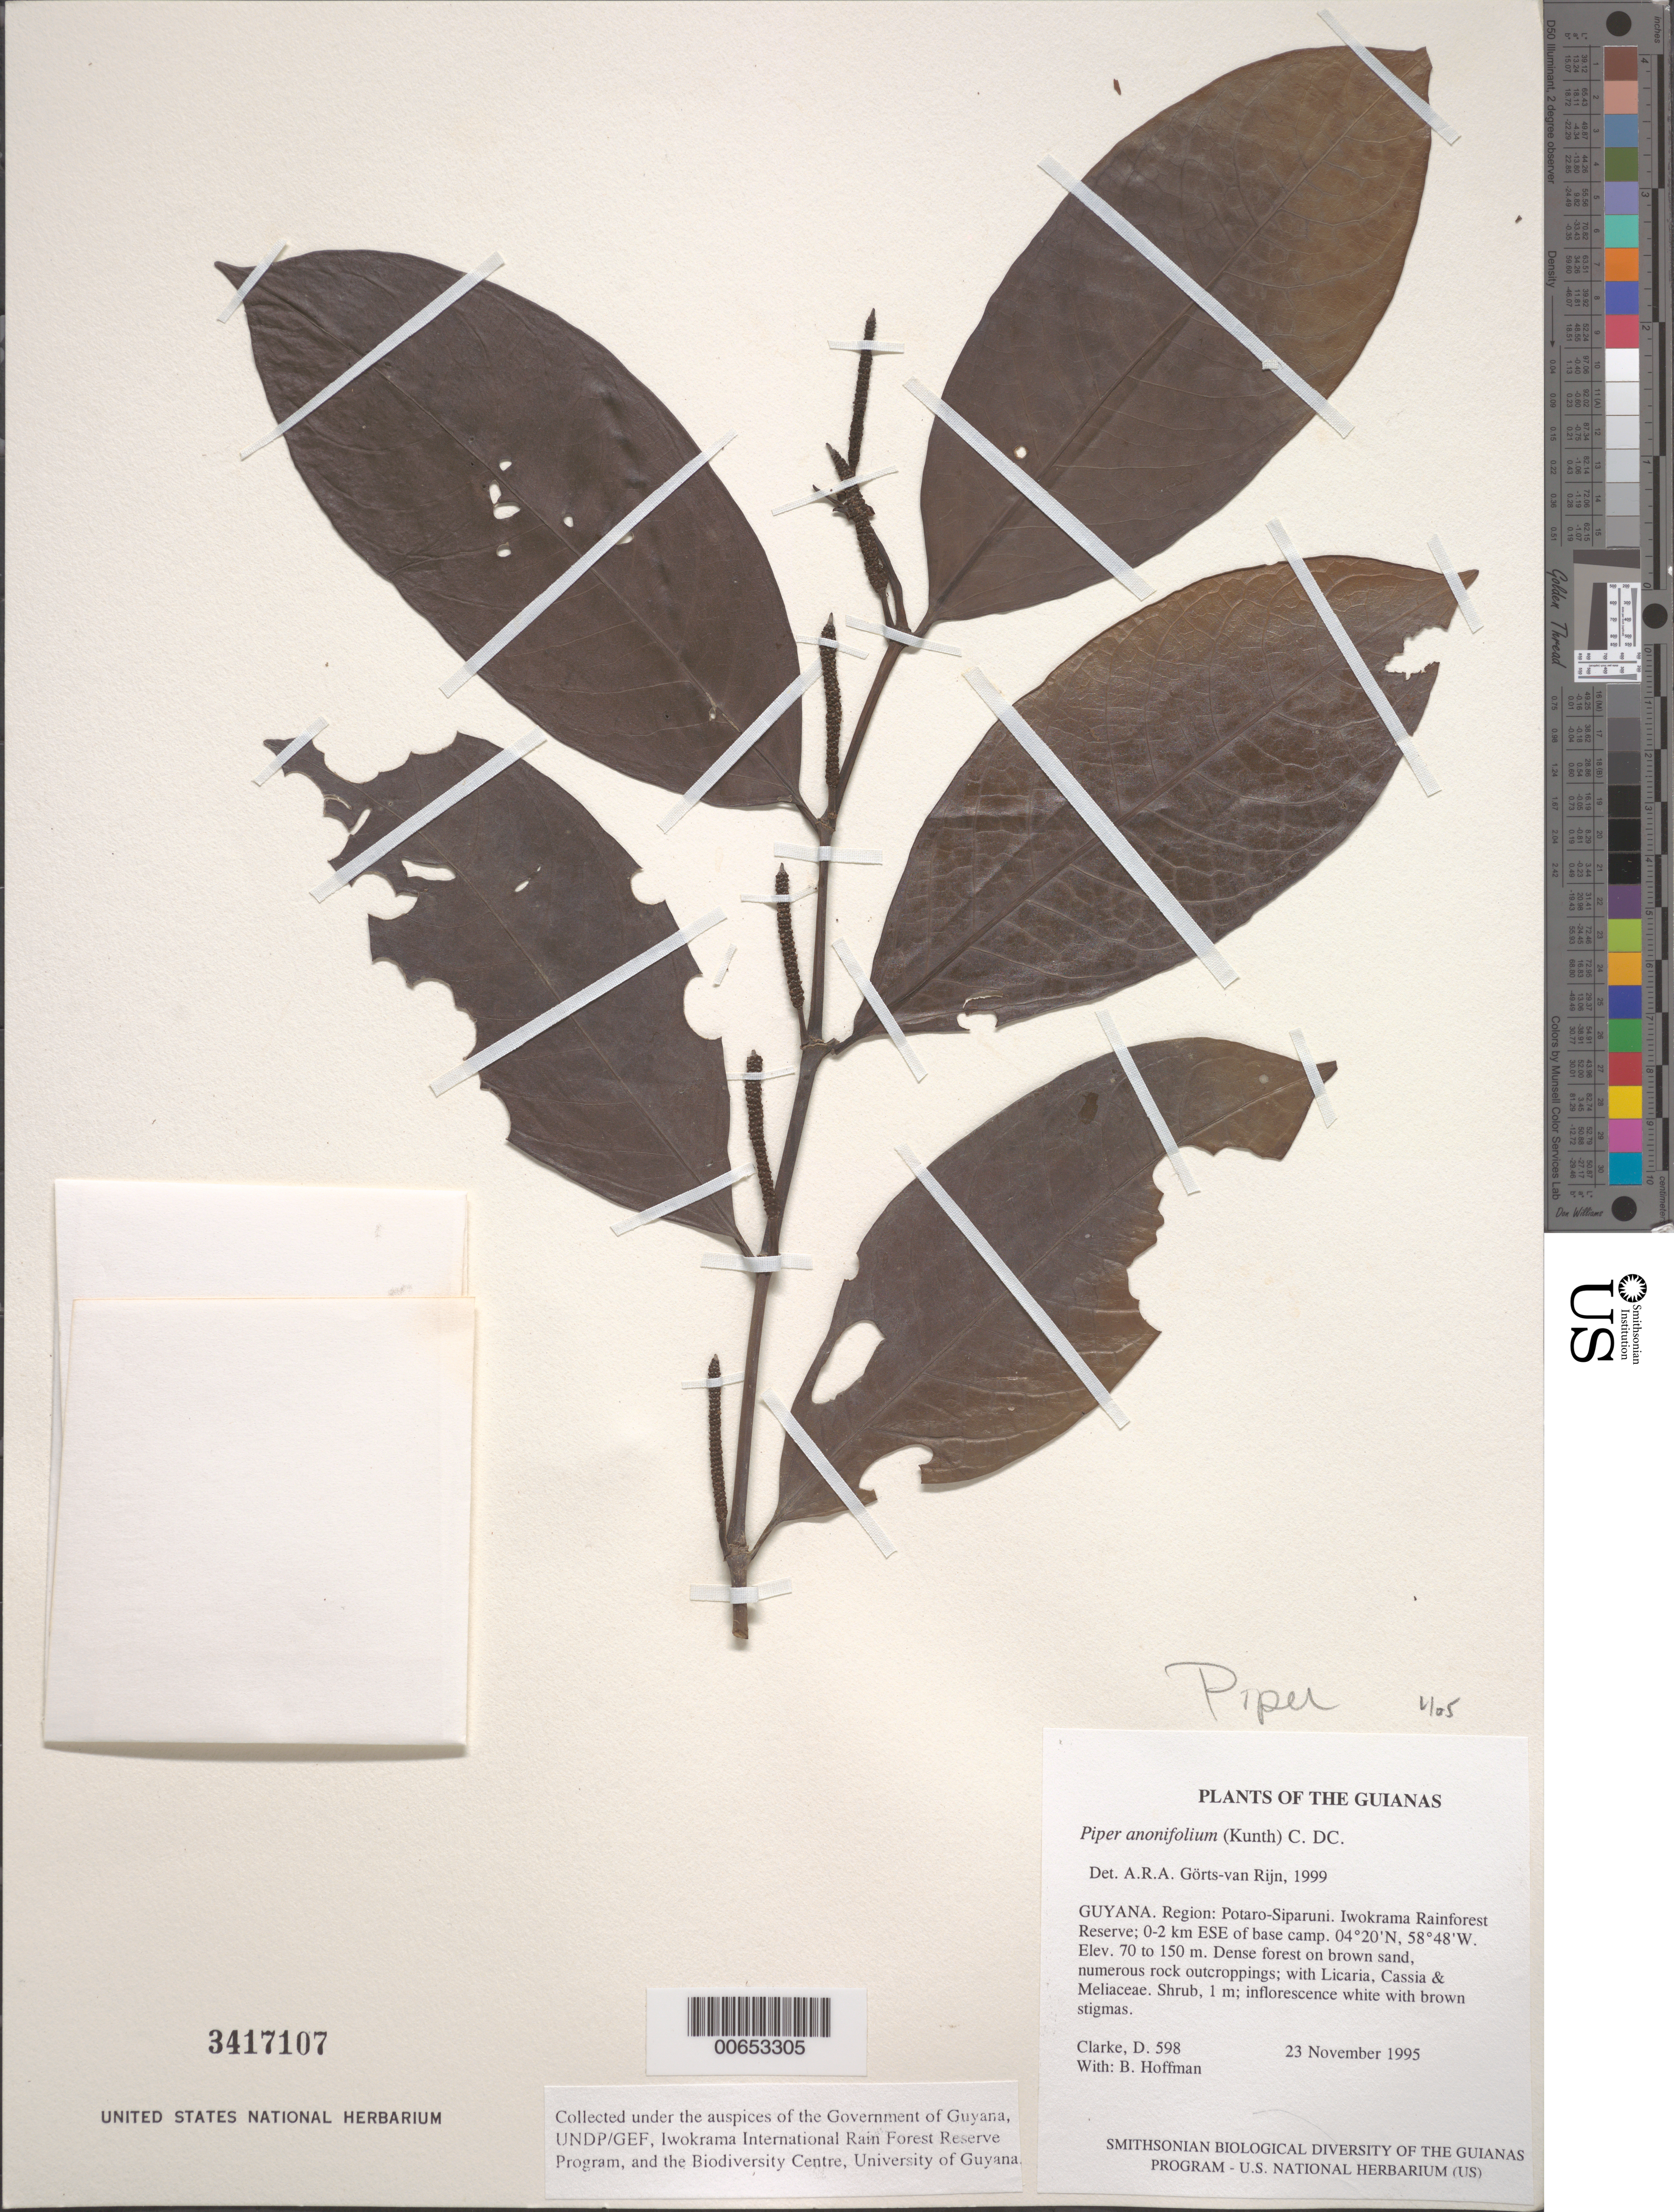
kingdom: Plantae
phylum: Tracheophyta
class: Magnoliopsida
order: Piperales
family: Piperaceae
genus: Piper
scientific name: Piper anonifolium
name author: (Kunth) C. DC.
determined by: Görts-van Rijn, A. R. A.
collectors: H. D. Clarke & B. Hoffman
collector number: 598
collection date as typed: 23 November 1995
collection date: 1995-11-23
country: Guyana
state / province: Potaro-Siparuni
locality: Iwokrama Rainforest Reserve; 0-2 km ESE of base camp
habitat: Dense forest on brown sand, numerous rock outcroppings; with Licaria, Cassia & Meliaceae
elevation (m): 70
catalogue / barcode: US 3417107